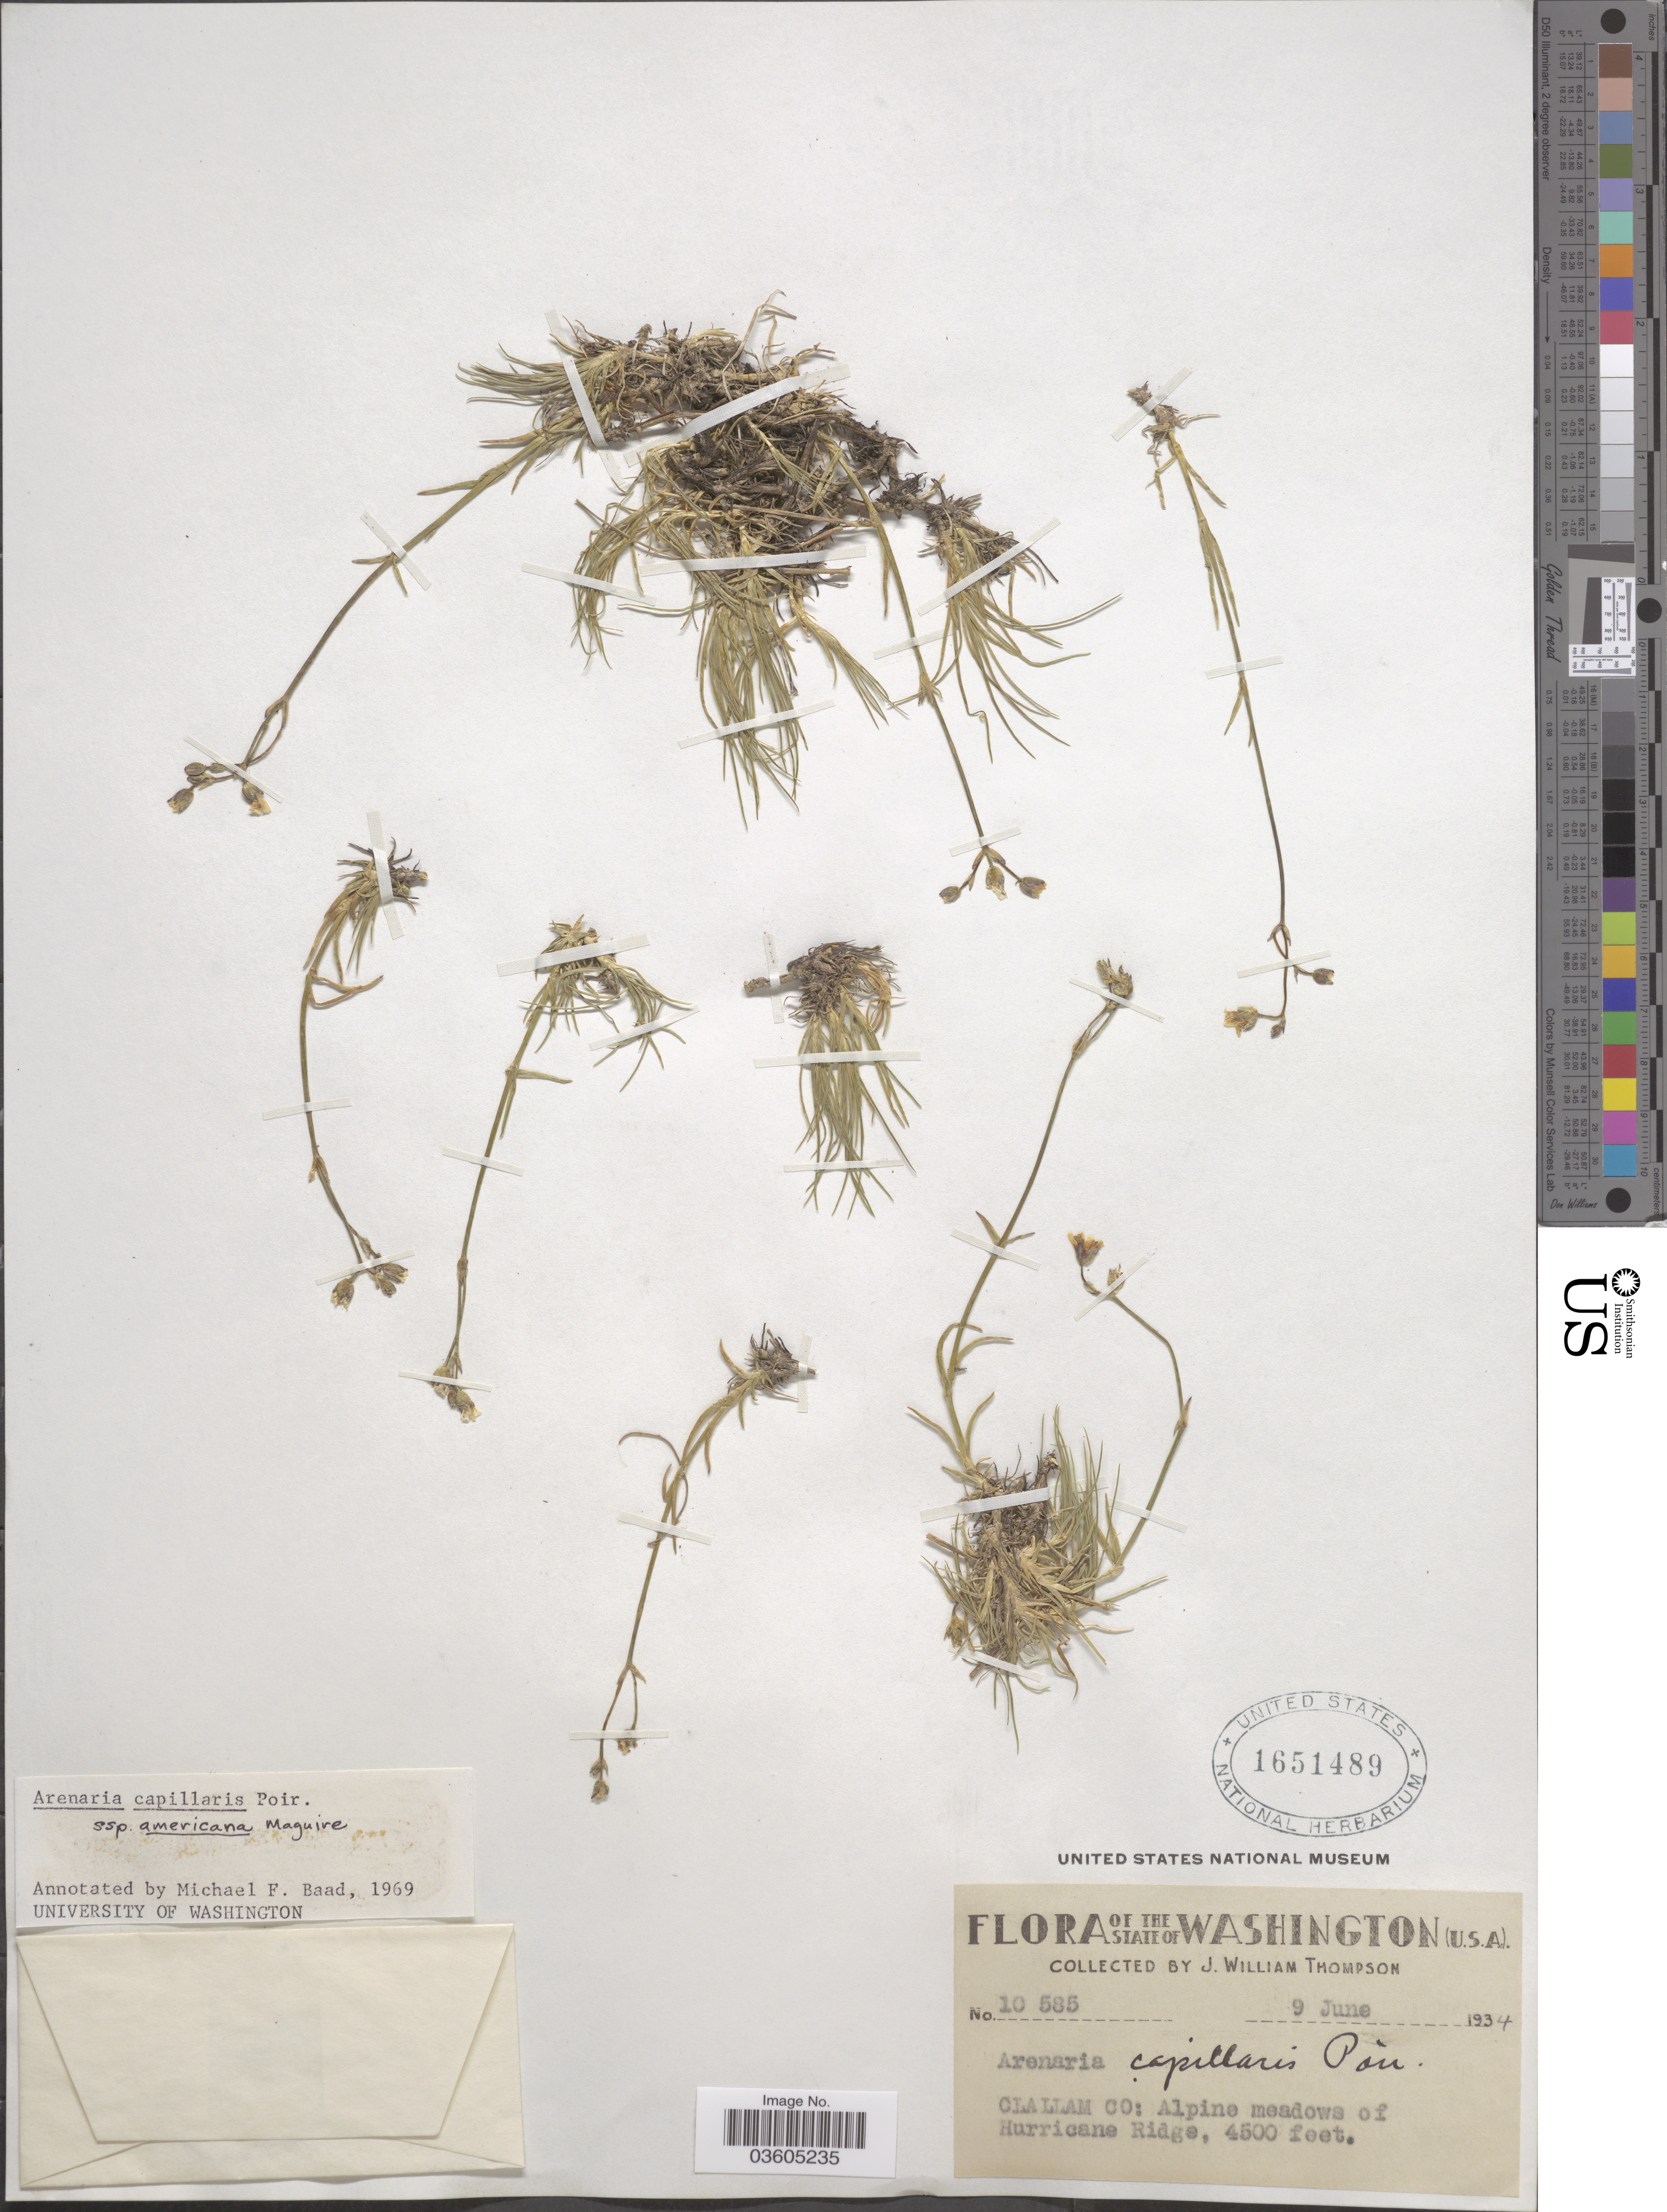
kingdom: Plantae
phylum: Tracheophyta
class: Magnoliopsida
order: Caryophyllales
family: Caryophyllaceae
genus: Eremogone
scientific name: Eremogone capillaris var. americana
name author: (Maguire) R.L. Hartm. & Rabeler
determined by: U.S. National Herbarium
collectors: J. W. Thompson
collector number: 10585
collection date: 1934-06-09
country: United States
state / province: Washington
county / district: Clallam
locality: Clallam Co: Alpine meadows of Hurricane Ridge.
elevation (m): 1372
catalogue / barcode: US 1651489